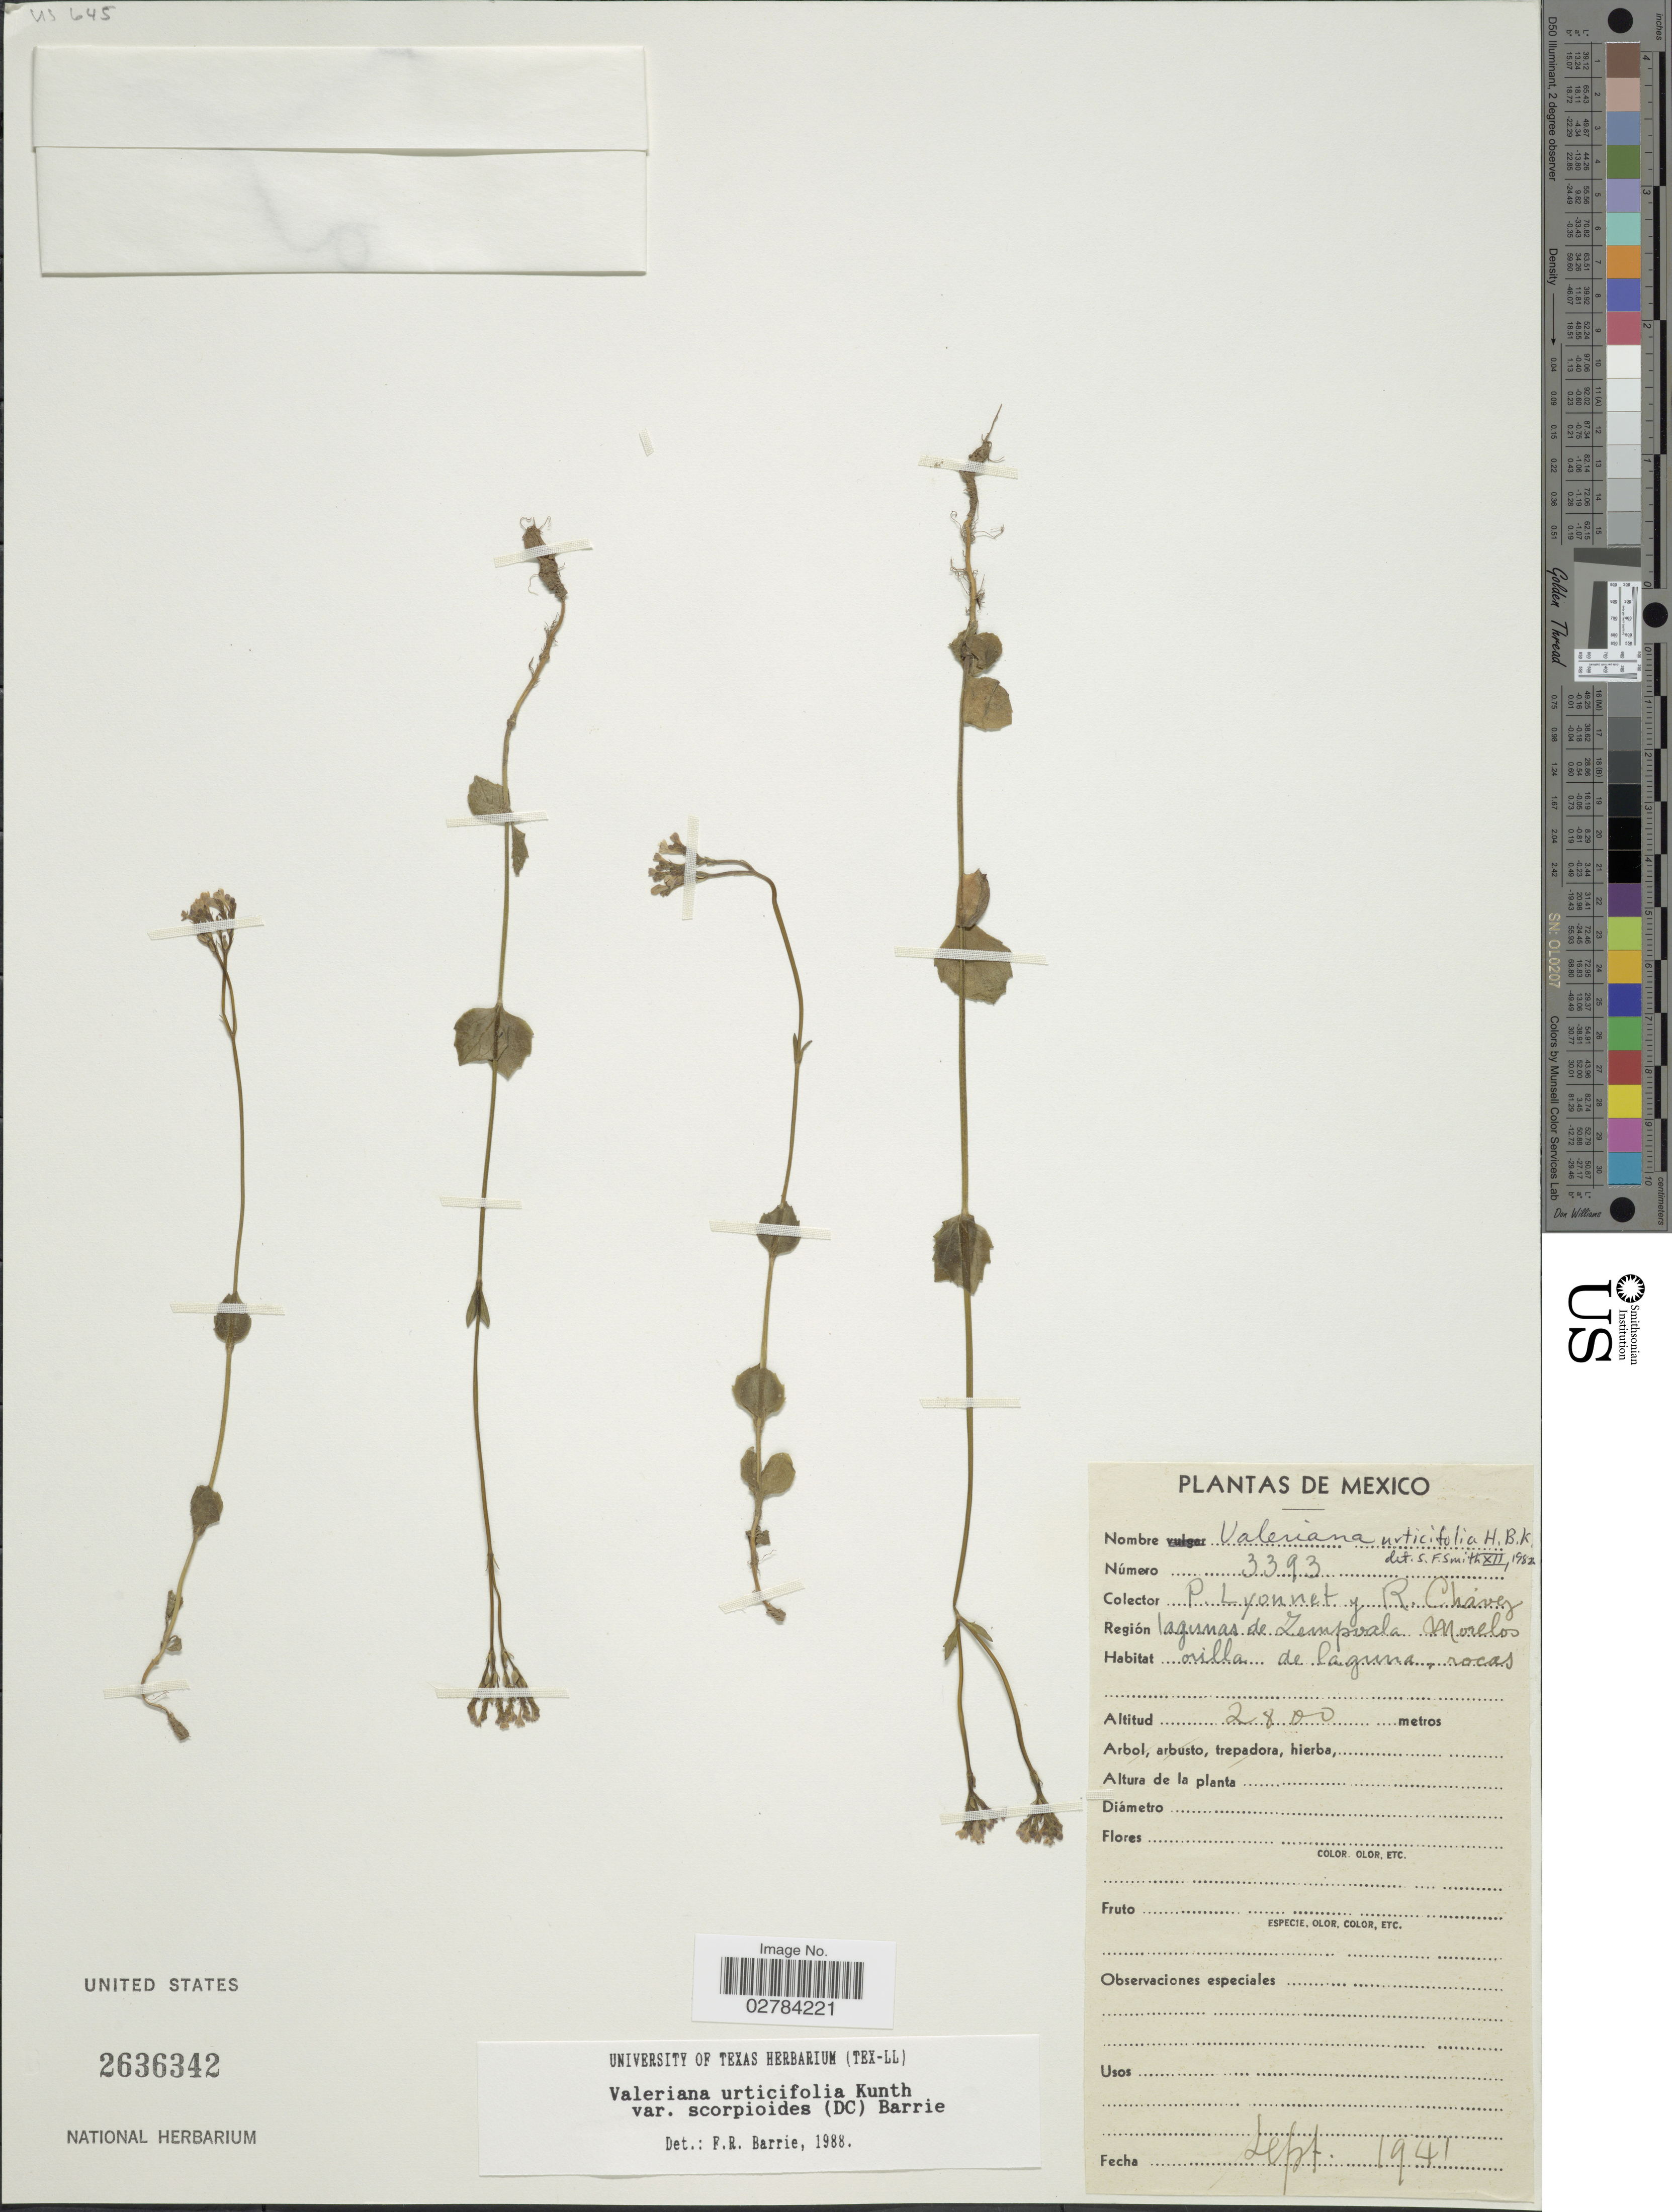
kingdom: Plantae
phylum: Tracheophyta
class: Magnoliopsida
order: Dipsacales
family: Caprifoliaceae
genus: Valeriana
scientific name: Valeriana urticifolia var. scorpioides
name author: (DC.) Barrie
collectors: P. Lyonnet & R. Chávez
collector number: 3393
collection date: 1941-09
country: Mexico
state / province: Morelos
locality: Región lagunas de Zempvala. orilla de Laguna, rocas.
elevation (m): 2800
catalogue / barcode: US 2636342